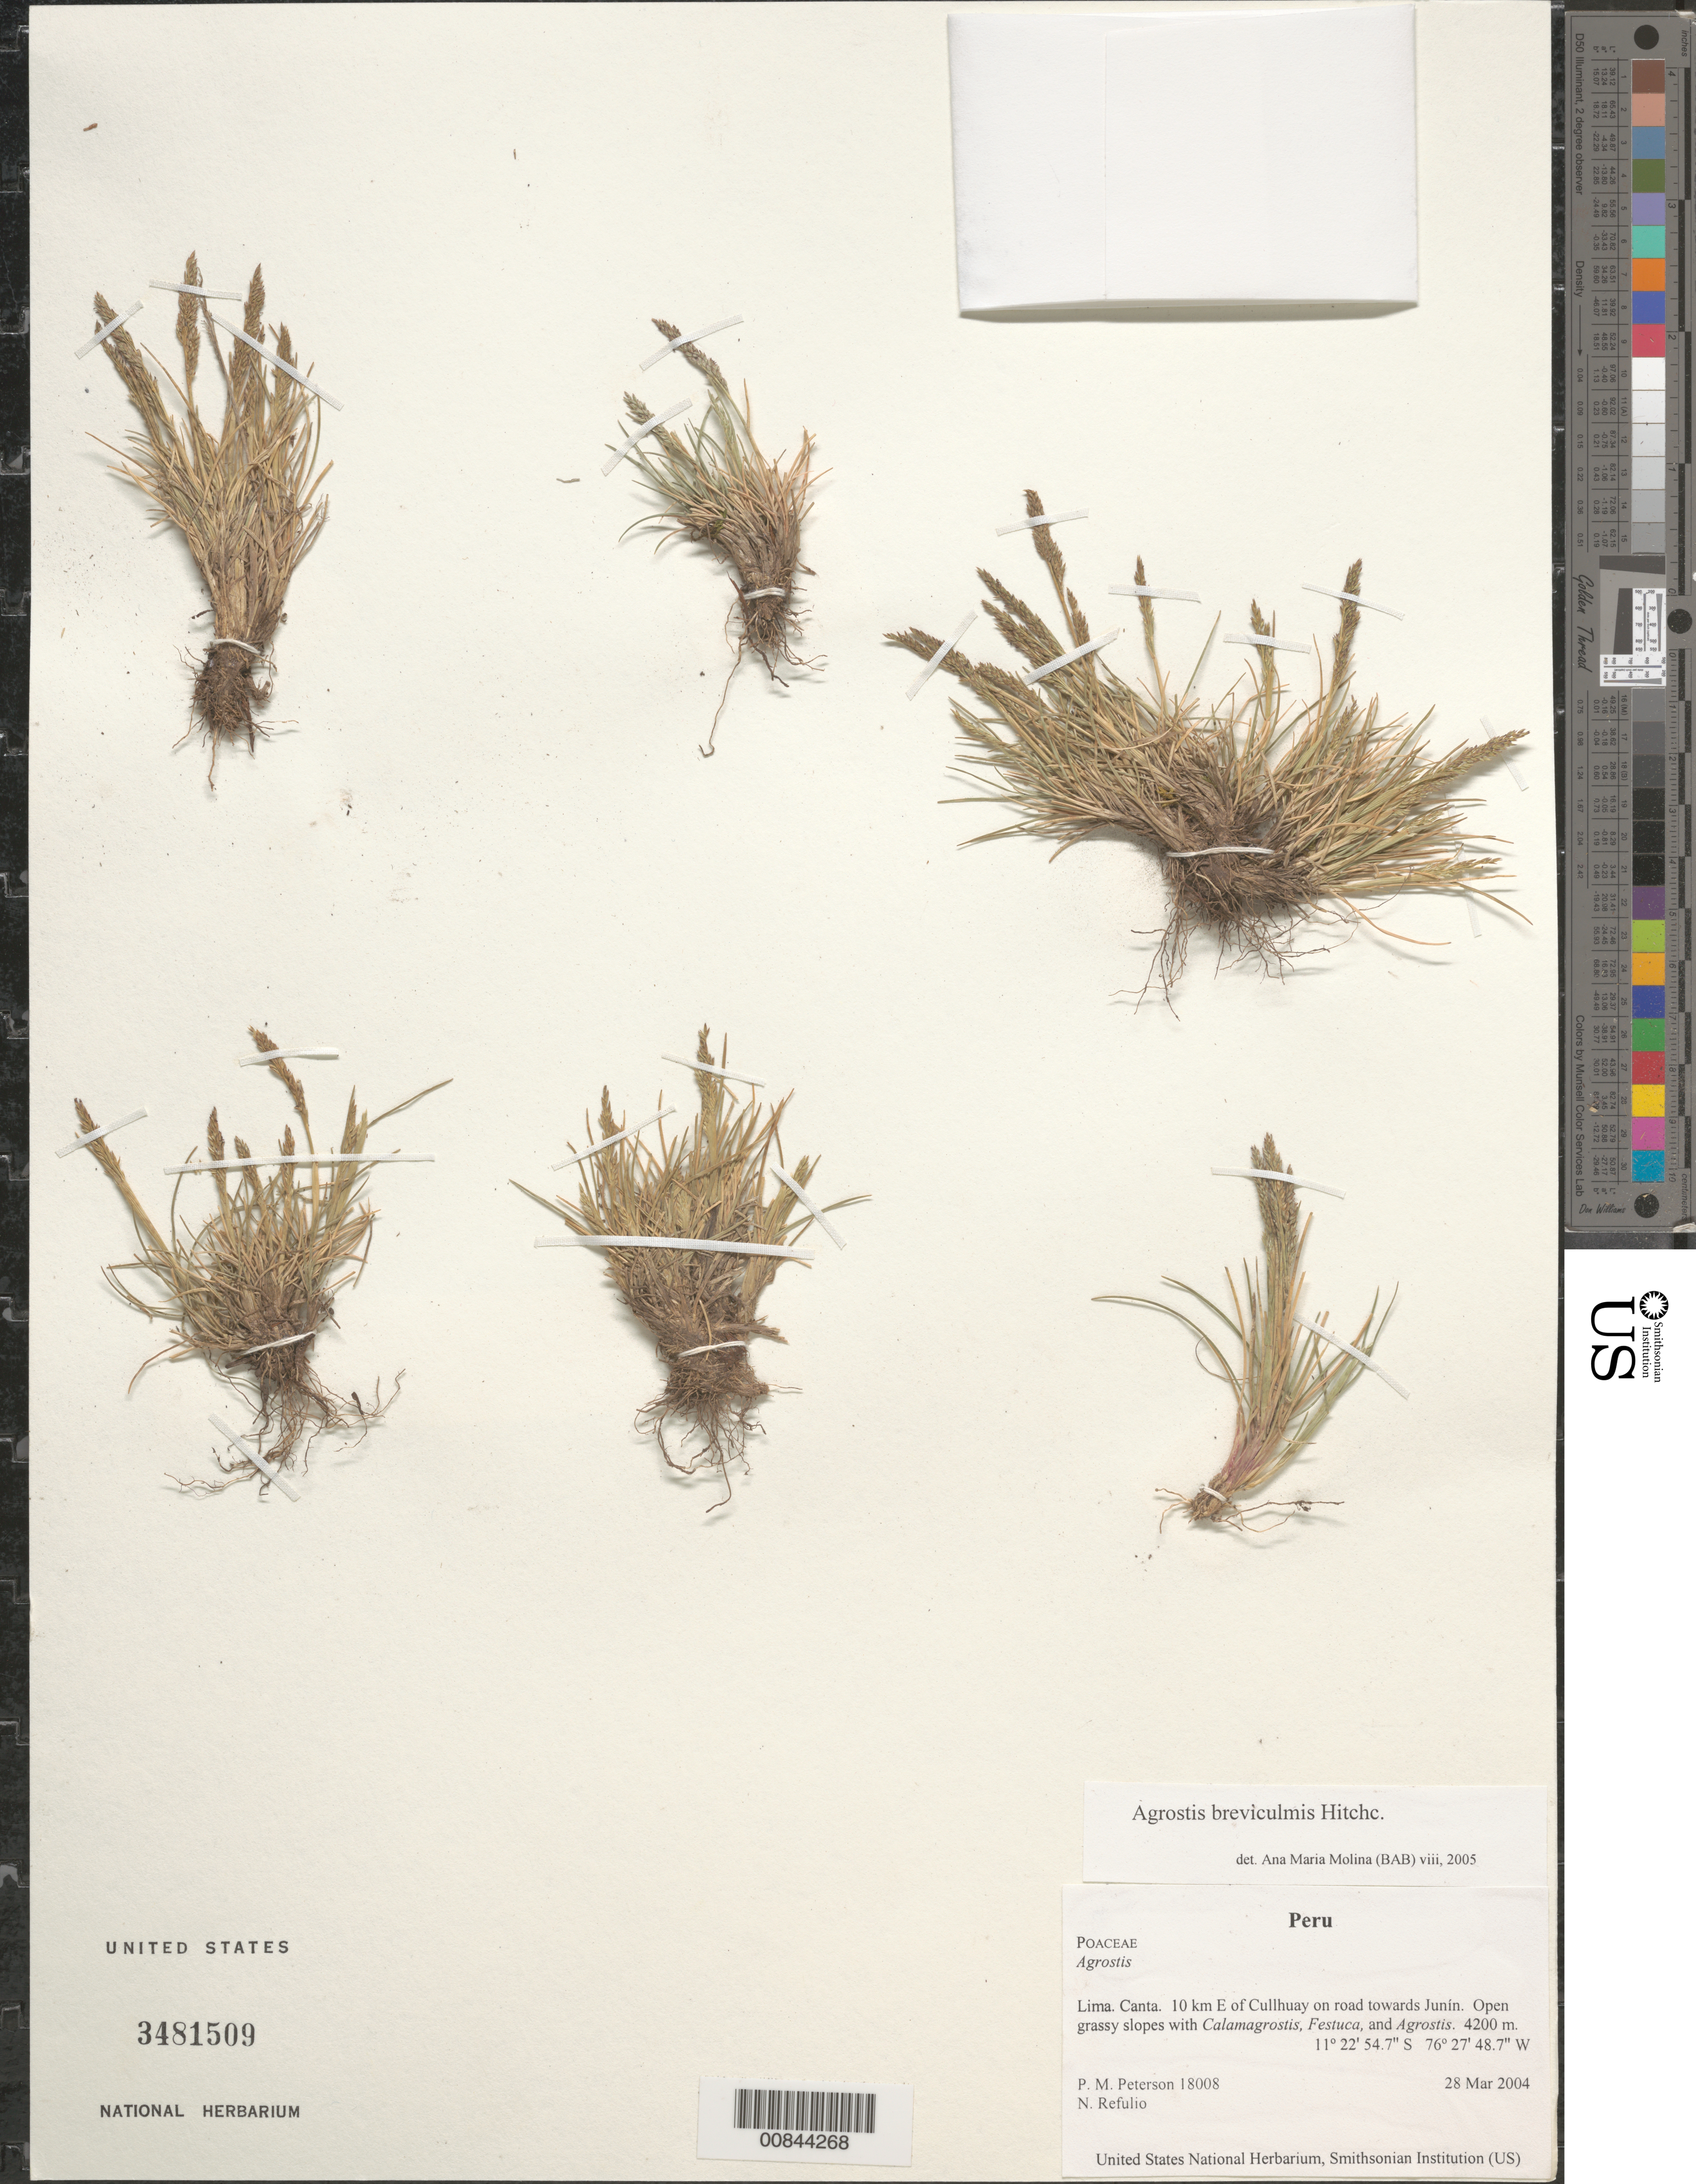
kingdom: Plantae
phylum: Tracheophyta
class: Liliopsida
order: Poales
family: Poaceae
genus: Agrostis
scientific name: Agrostis breviculmis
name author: Hitchc.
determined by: Molina, Ana M. de R.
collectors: P. M. Peterson & N. Refulio-Rodríguez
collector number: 18008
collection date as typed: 28 Mar 2004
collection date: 2004-03-28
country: Peru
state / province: Lima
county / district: Canta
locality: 10 km E of Cullhuay on road towards Junín. Open grassy slopes with Calamagrostis, Festuca, and Agrostis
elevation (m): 4200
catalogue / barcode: US 3481509